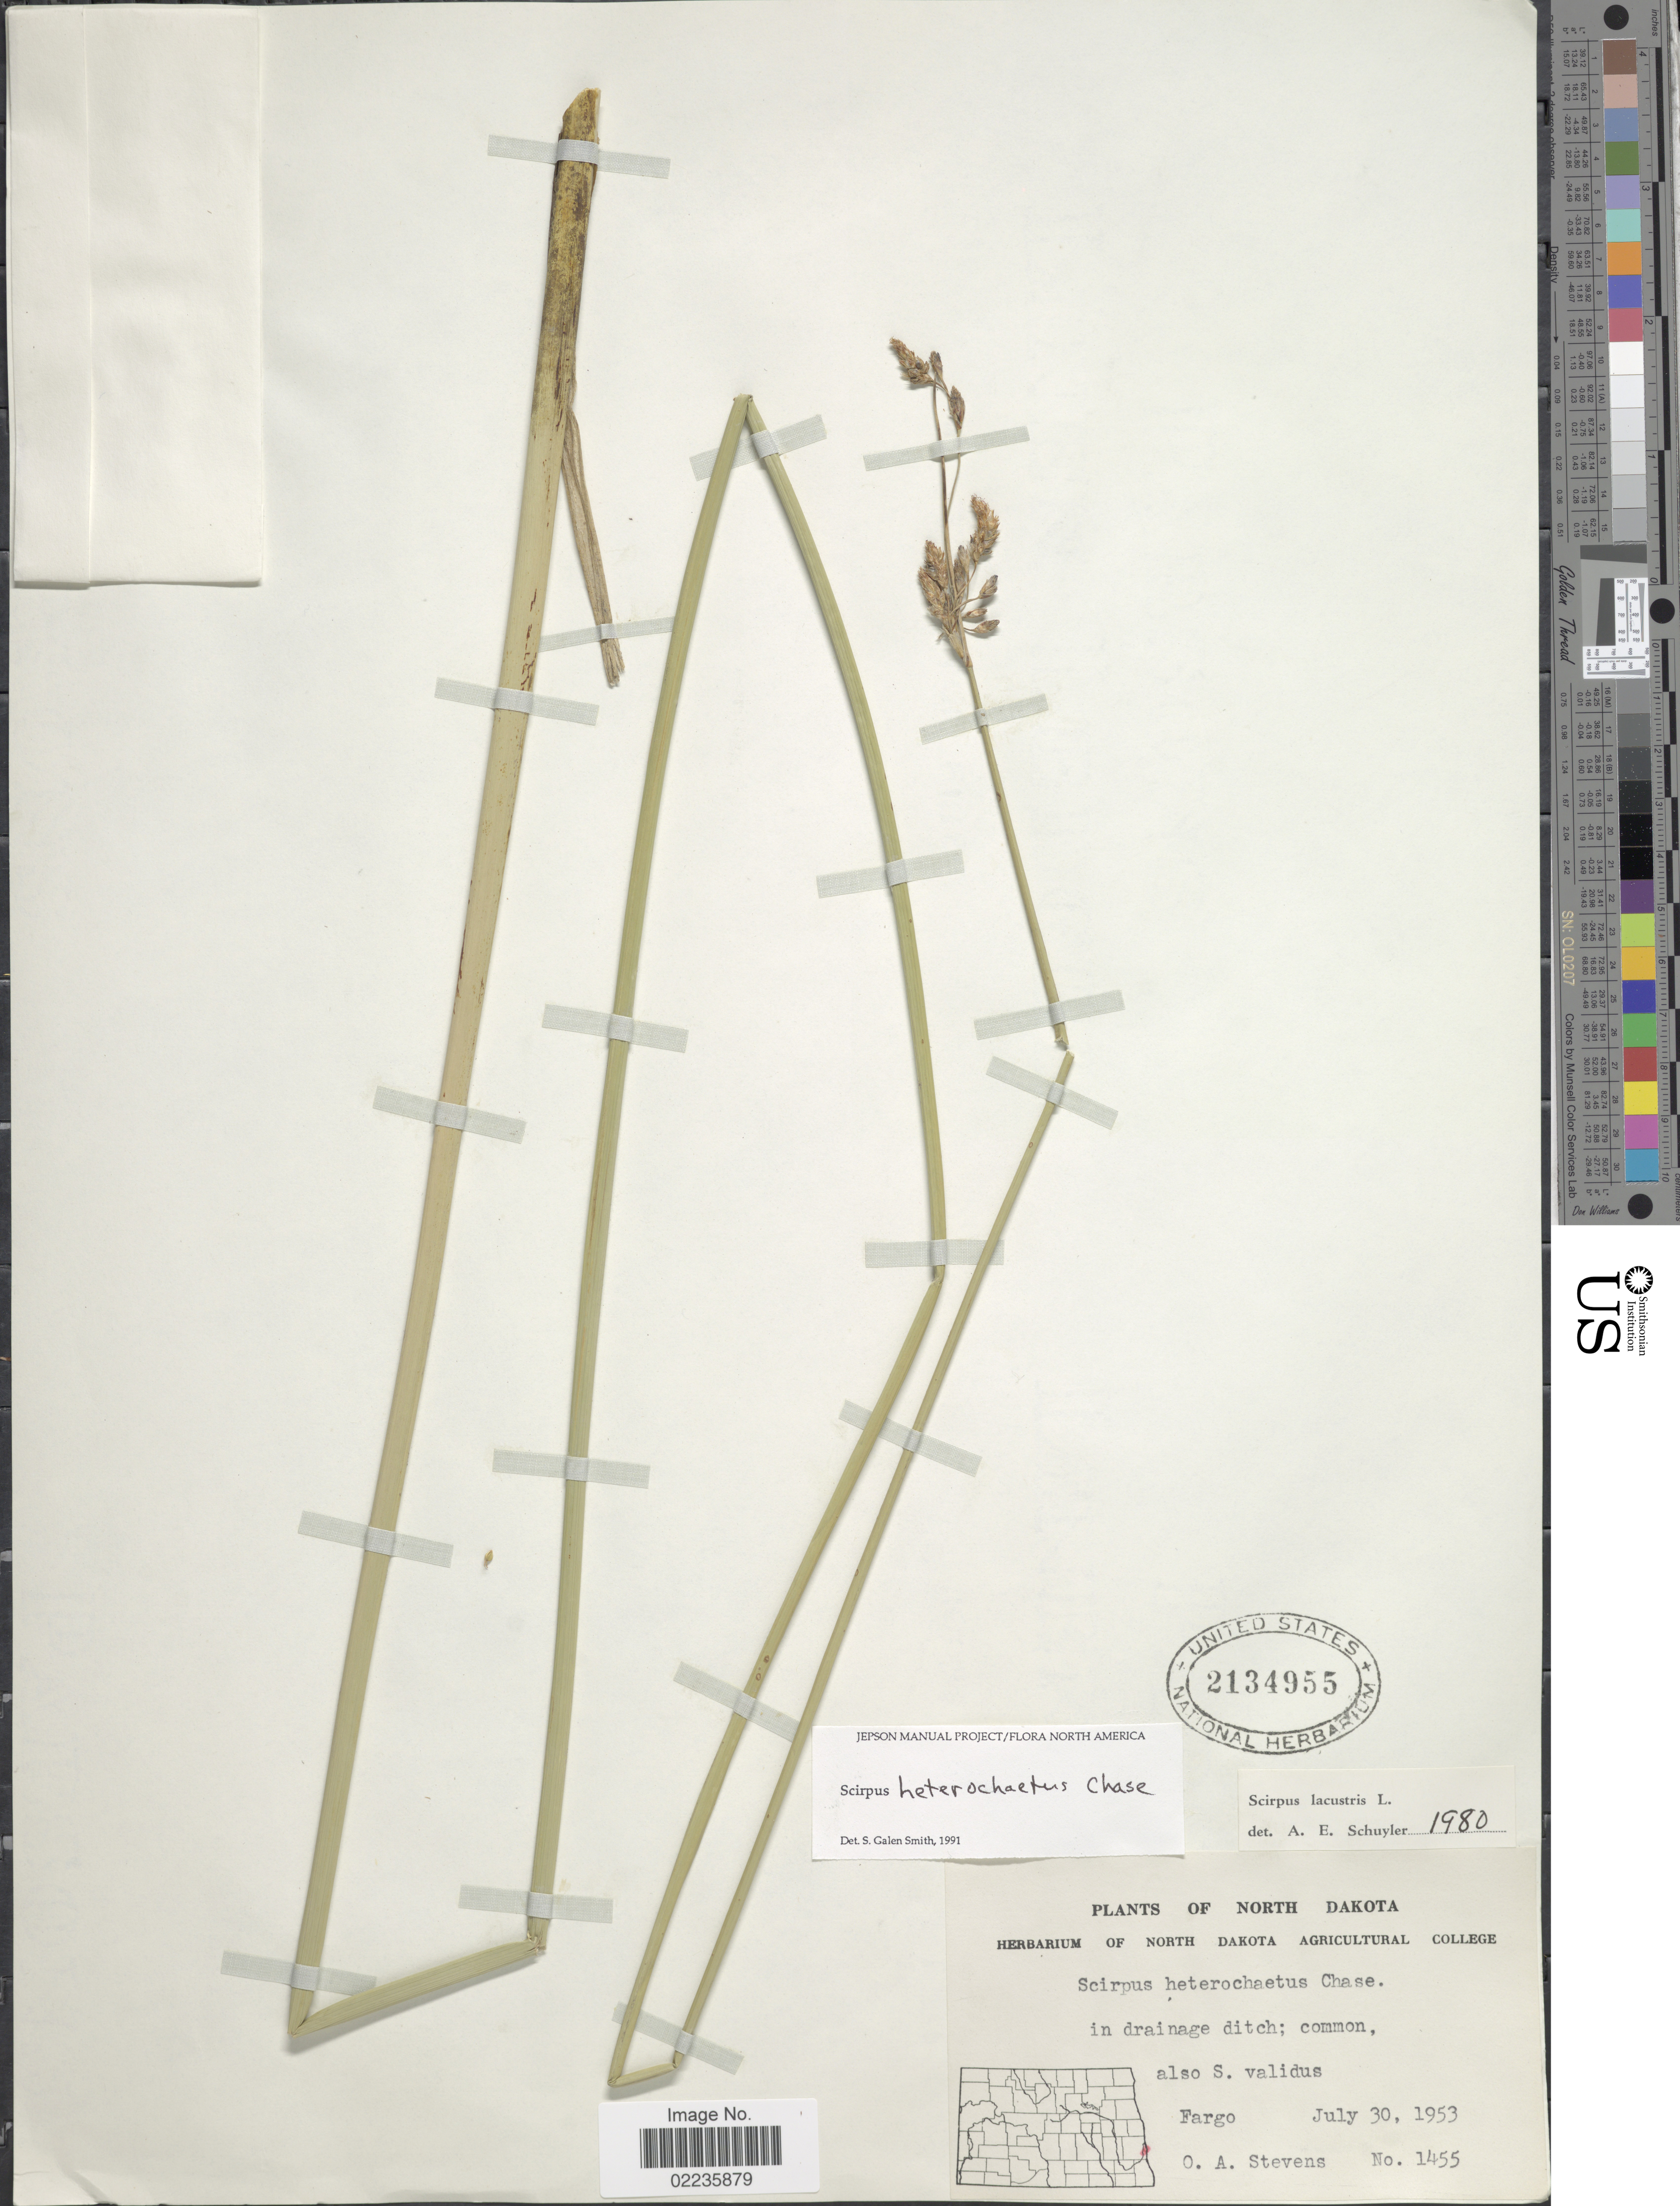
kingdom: Plantae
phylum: Tracheophyta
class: Liliopsida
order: Poales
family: Cyperaceae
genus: Schoenoplectus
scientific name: Schoenoplectus heterochaetus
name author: (Chase) Soják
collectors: O. A. Stevens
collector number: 1455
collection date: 1953-07-30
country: United States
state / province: North Dakota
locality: In drainage ditch; Fargo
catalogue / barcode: US 2134955